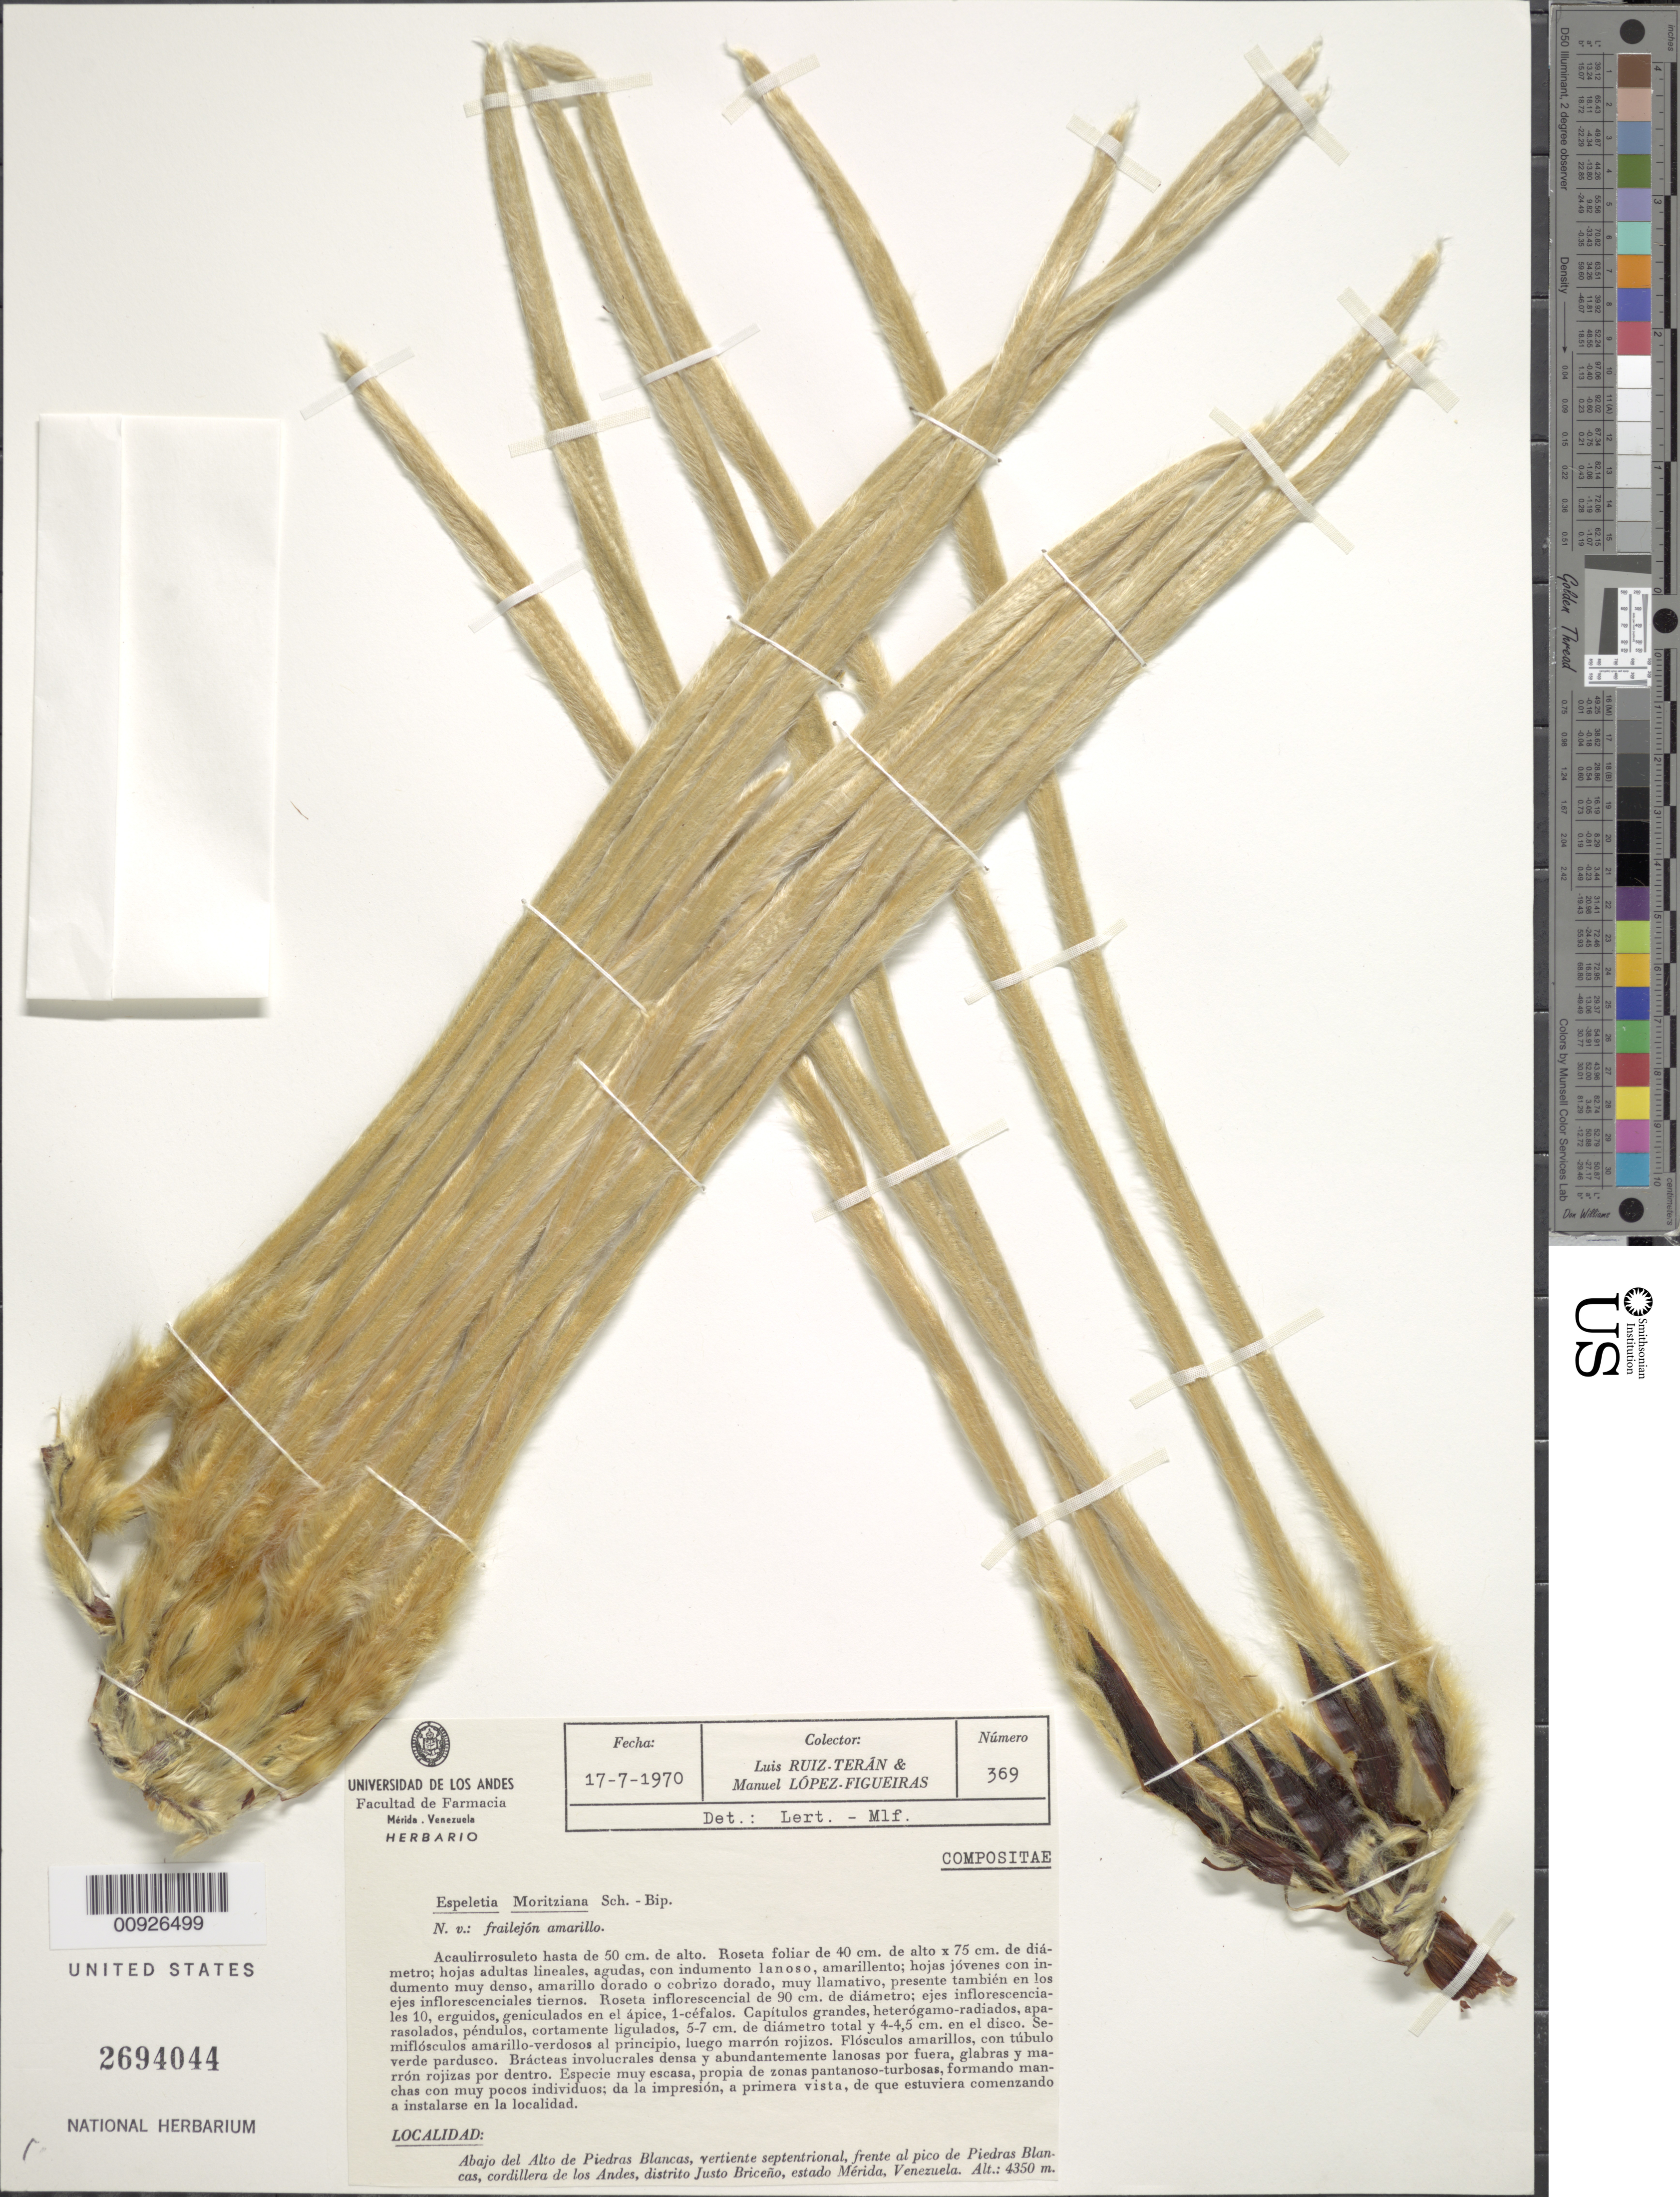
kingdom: Plantae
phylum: Tracheophyta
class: Magnoliopsida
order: Asterales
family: Asteraceae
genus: Coespeletia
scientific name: Coespeletia moritziana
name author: (Sch. Bip. ex Wedd.) Cuatrec.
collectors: L. E. Ruíz-Terán & M. López Figueiras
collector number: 369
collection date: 1970-07-17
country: Venezuela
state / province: Mérida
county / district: Justo Briceño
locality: Abajo del Alto de Piedras Blancas, vertiente septentrional, frente al pico de Piedras Blancas, cordillera de los Andes.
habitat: Especie muy escasa, típica de zonas pantanoso-turbosas, formando manchas con muy pocos individuos. Da la impresión, a primera vista, de que estuvieran comenzando a instalarse en la localidad.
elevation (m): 4350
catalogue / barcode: US 2694044